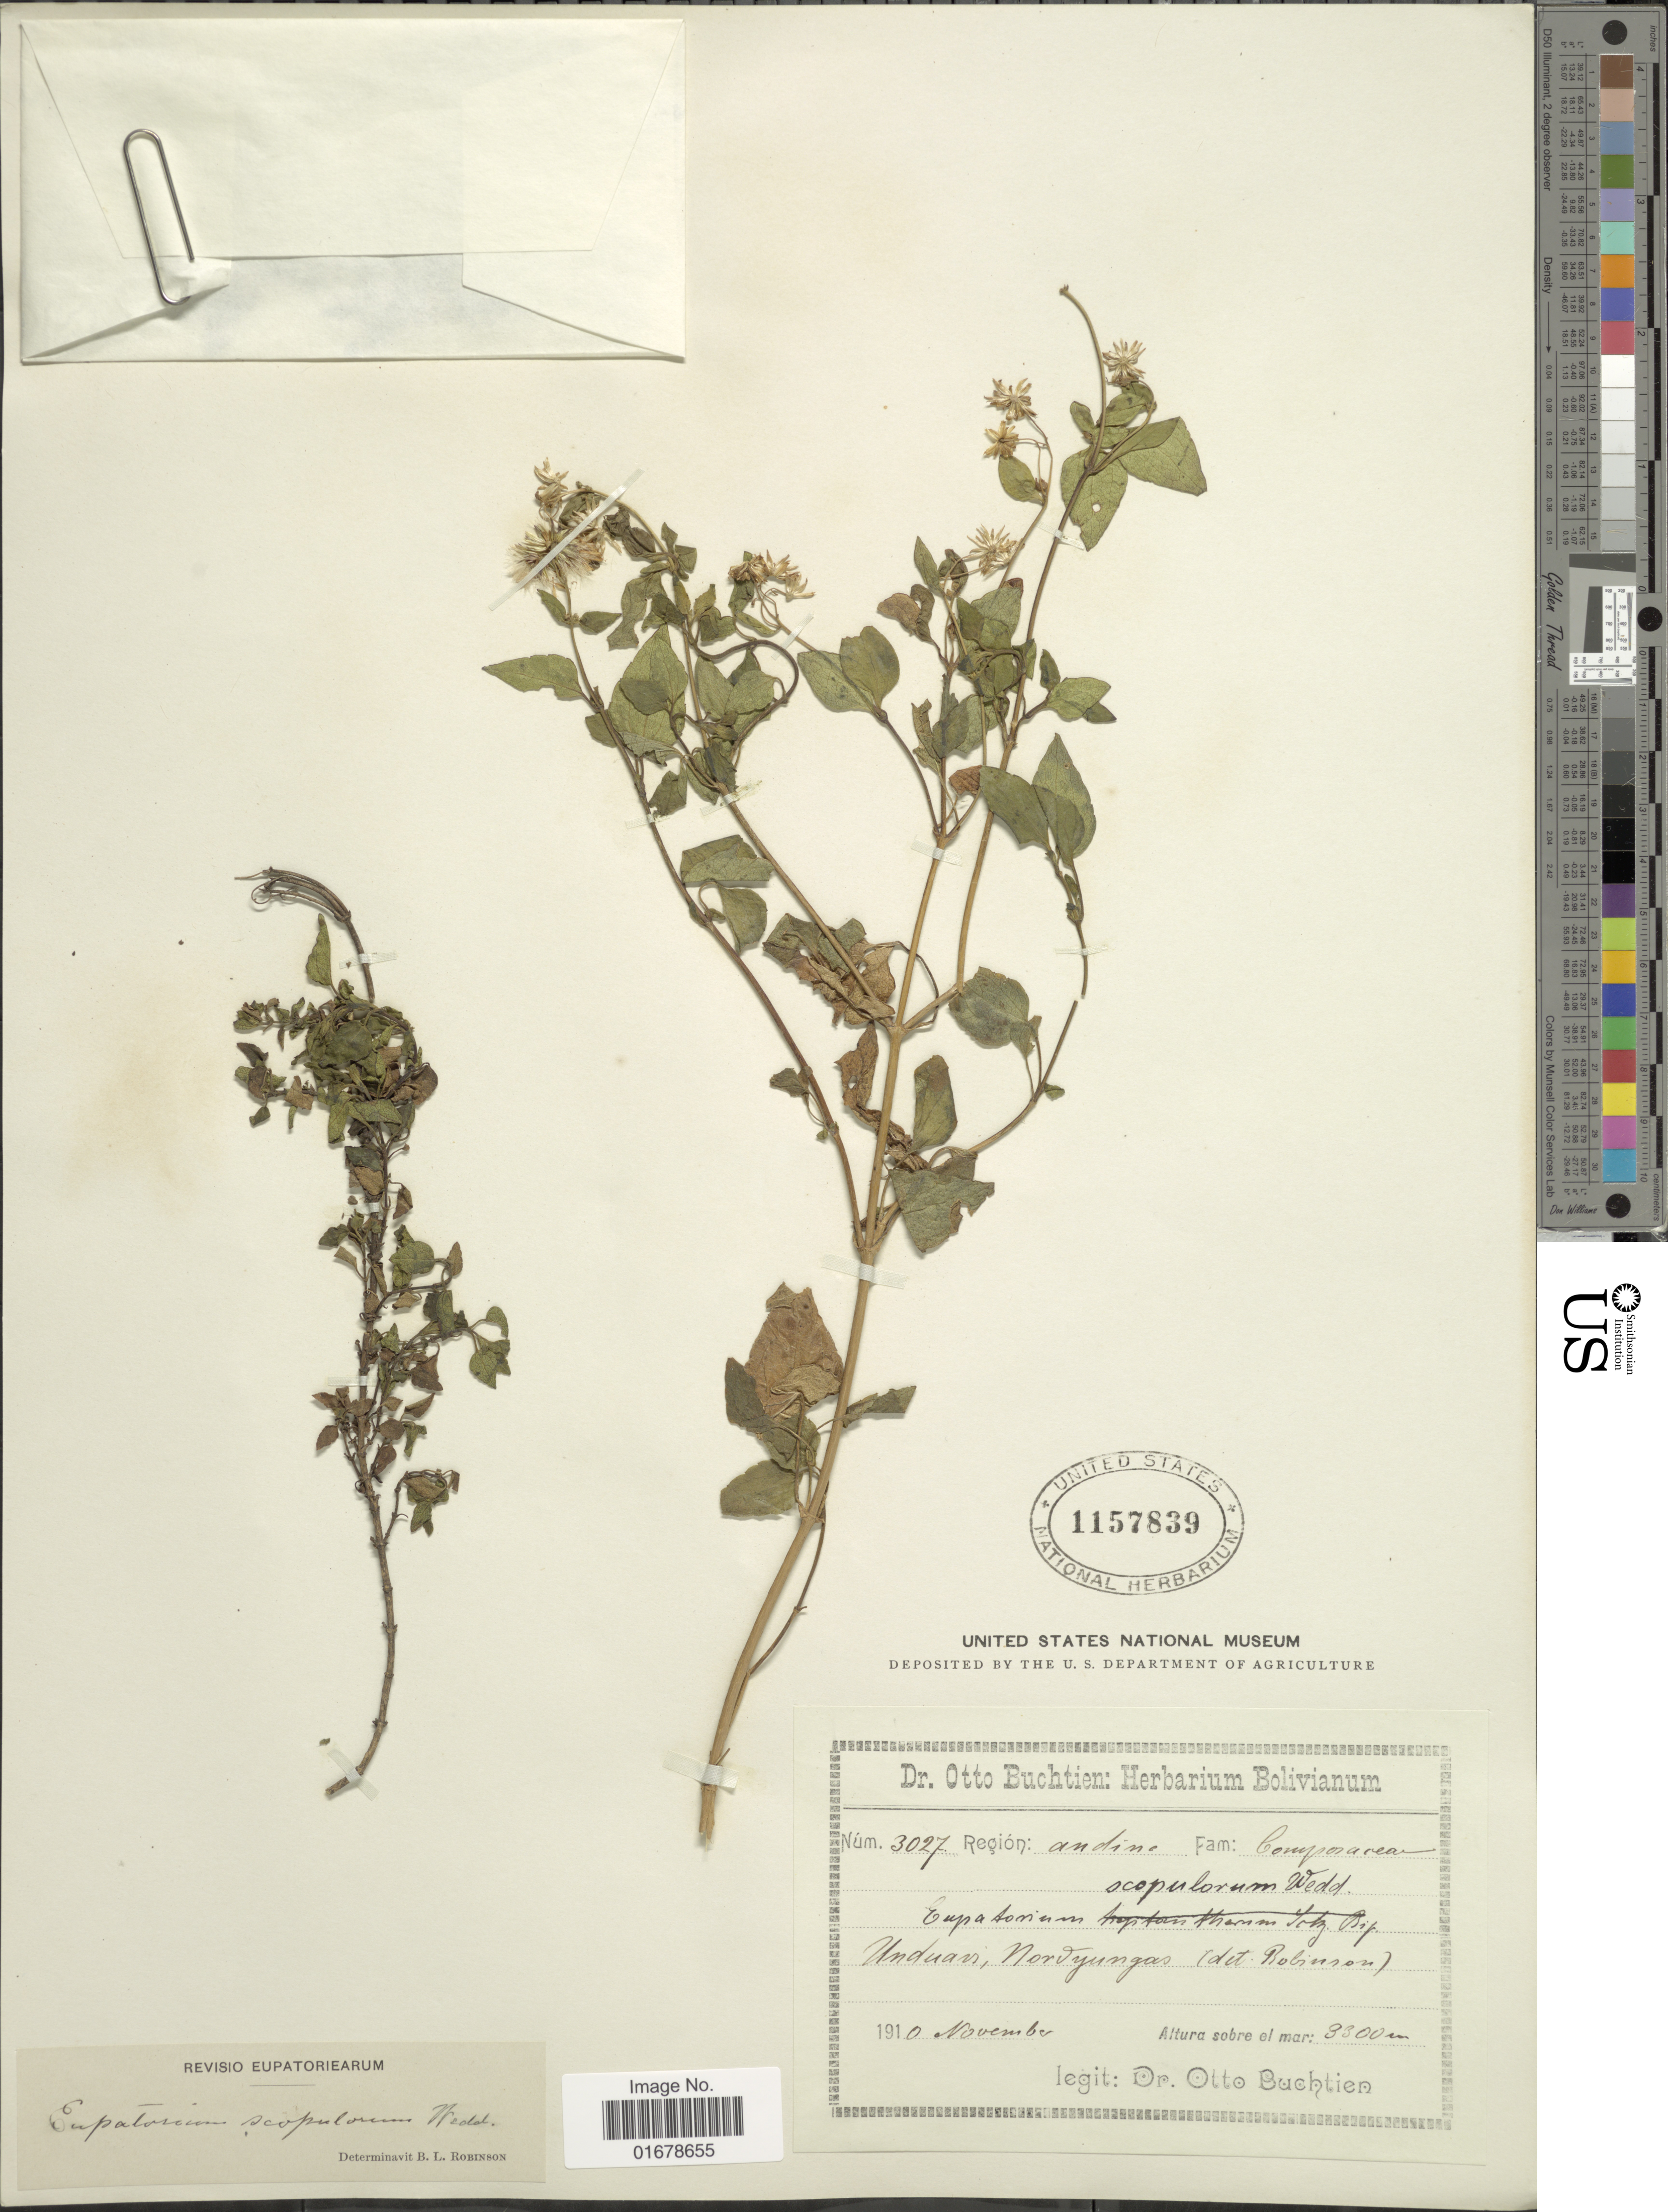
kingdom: Plantae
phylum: Tracheophyta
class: Magnoliopsida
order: Asterales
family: Asteraceae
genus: Ageratina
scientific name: Ageratina scopulorum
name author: (Wedd.) R.M. King & H. Rob.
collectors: O. Buchtien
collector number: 3027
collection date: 1910-11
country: Bolivia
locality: Region Andino, Unduavi, Nordyungas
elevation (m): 3300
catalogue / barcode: US 1157839